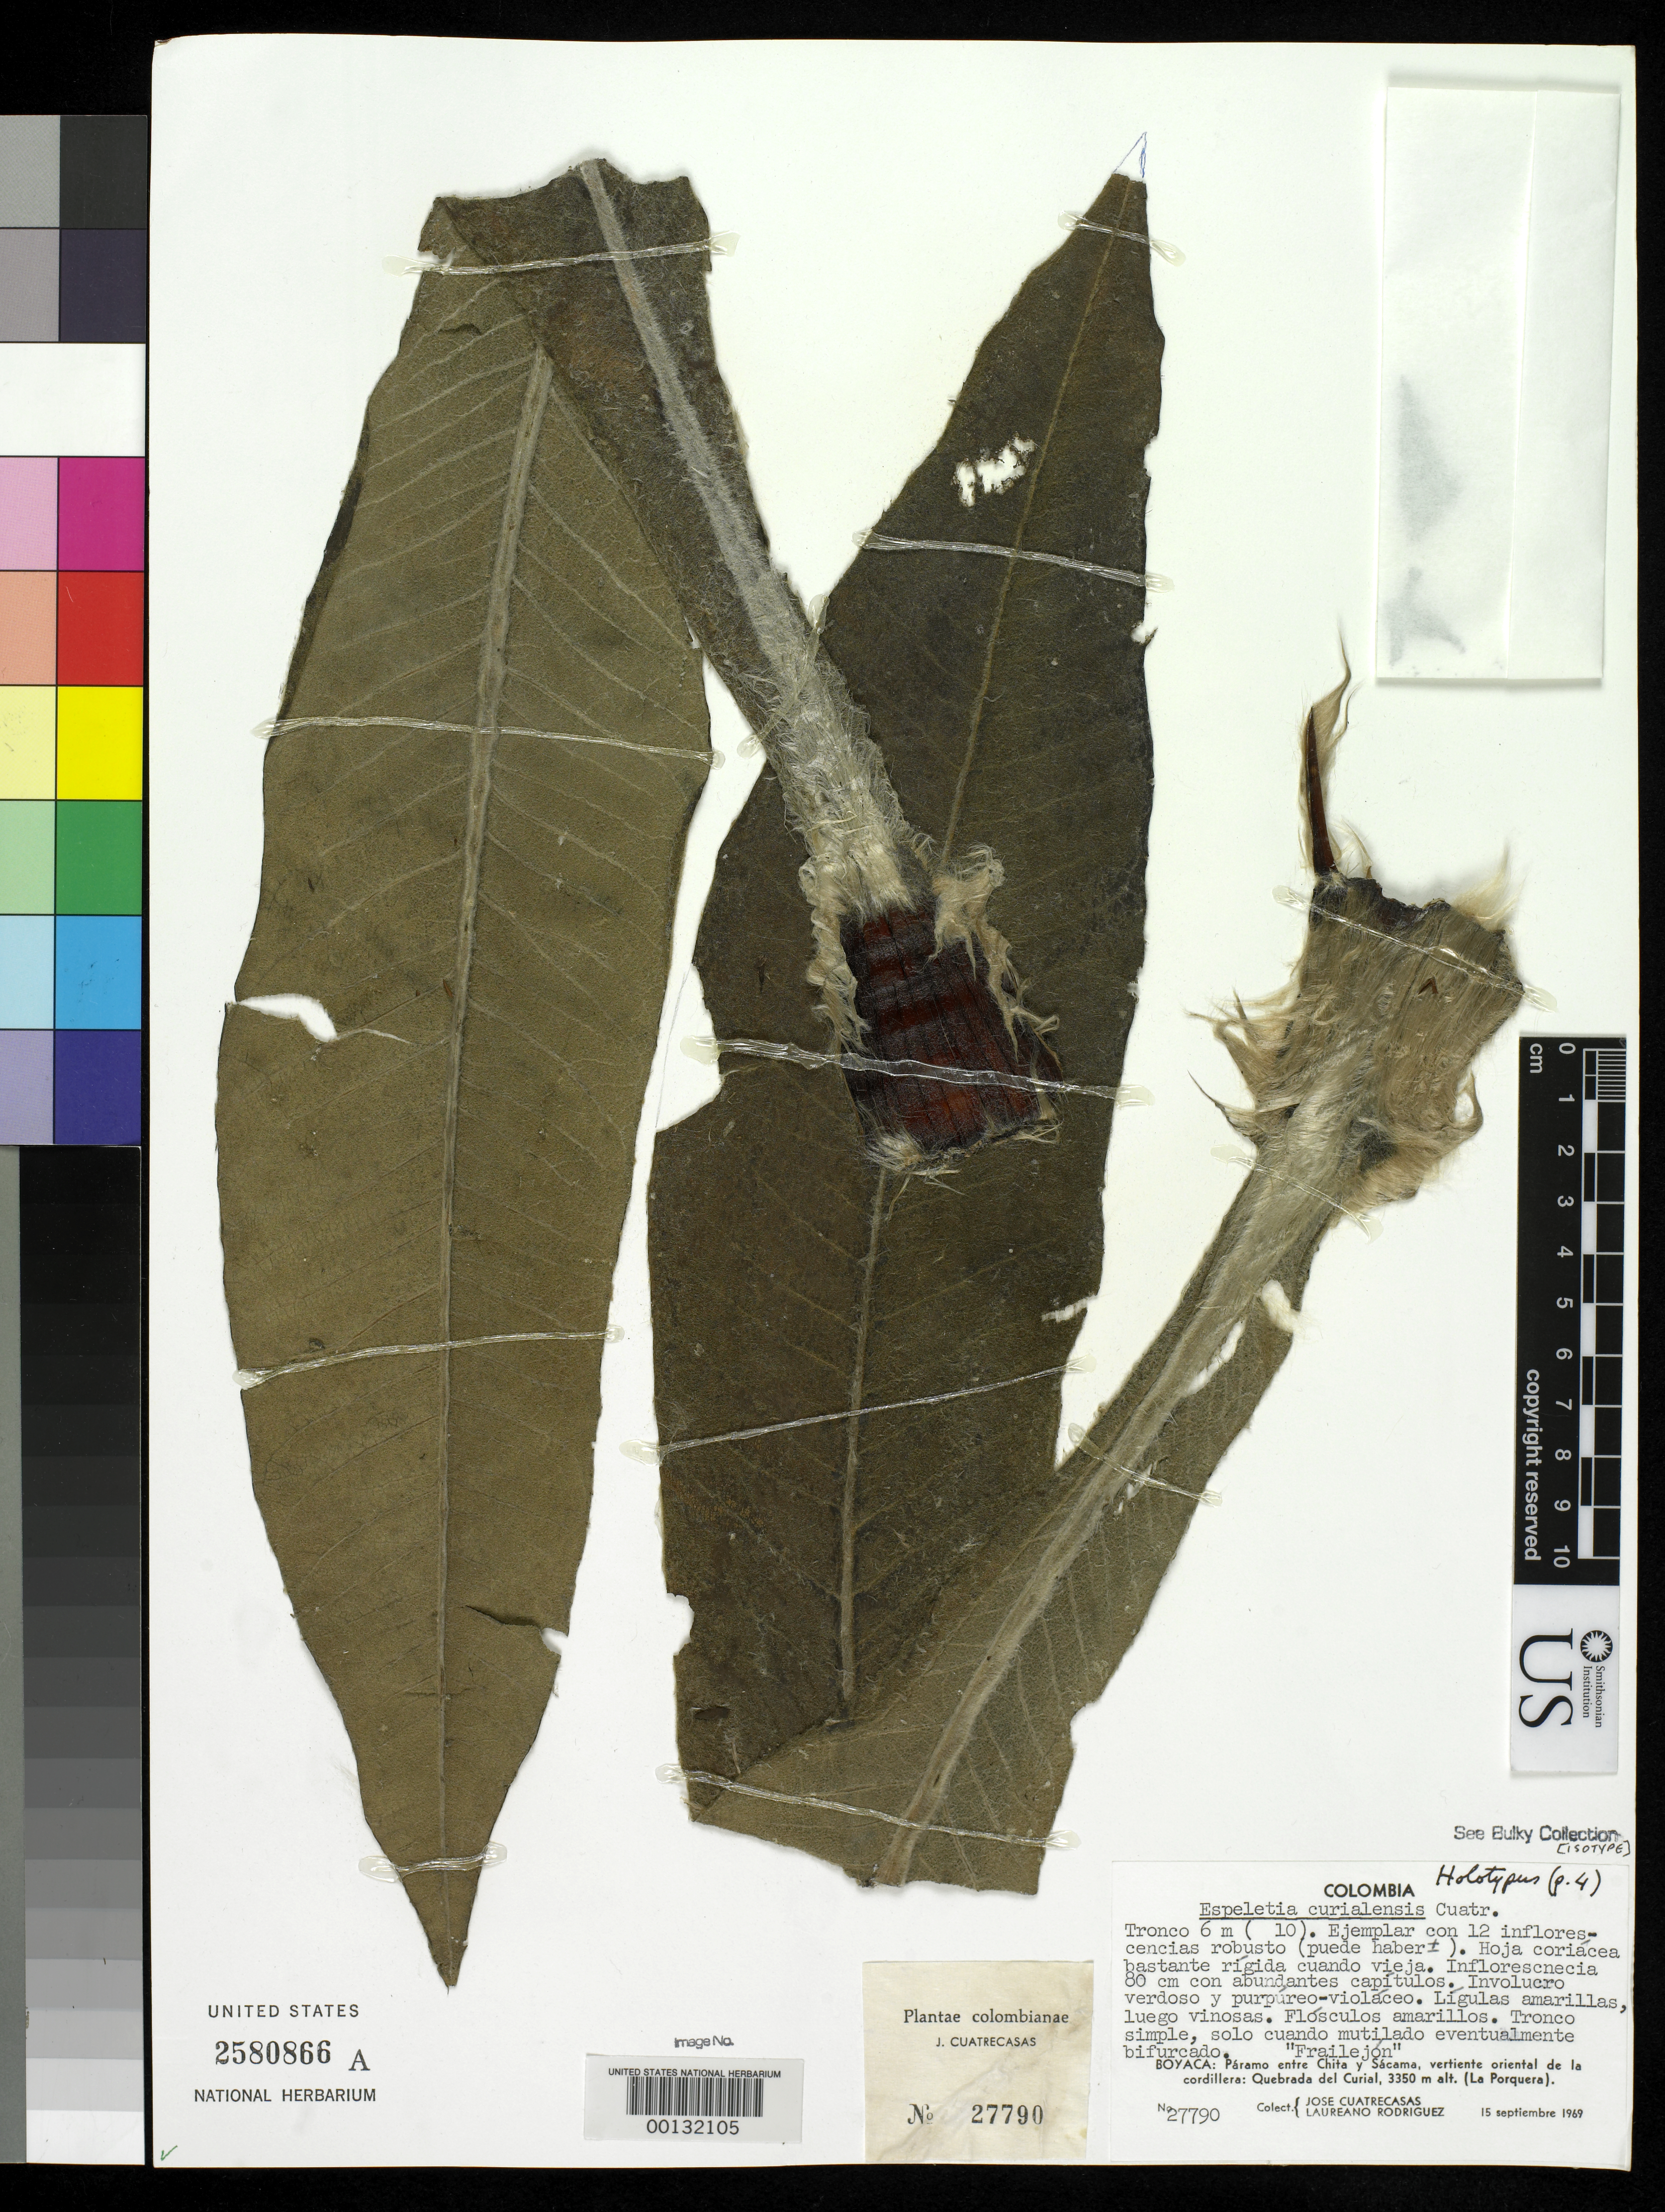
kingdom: Plantae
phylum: Tracheophyta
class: Magnoliopsida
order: Asterales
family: Asteraceae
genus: Espeletia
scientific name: Espeletia curialensis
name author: Cuatrec.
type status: Holotype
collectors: J. Cuatrecasas & L. Rodriguez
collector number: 27790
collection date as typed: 15 Sep 1969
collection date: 1969-09-15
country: Colombia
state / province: Boyacá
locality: Páramo entre Chita y Sacama, Quebrada del Curial, La Porquera.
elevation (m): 3350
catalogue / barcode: US 2580866A